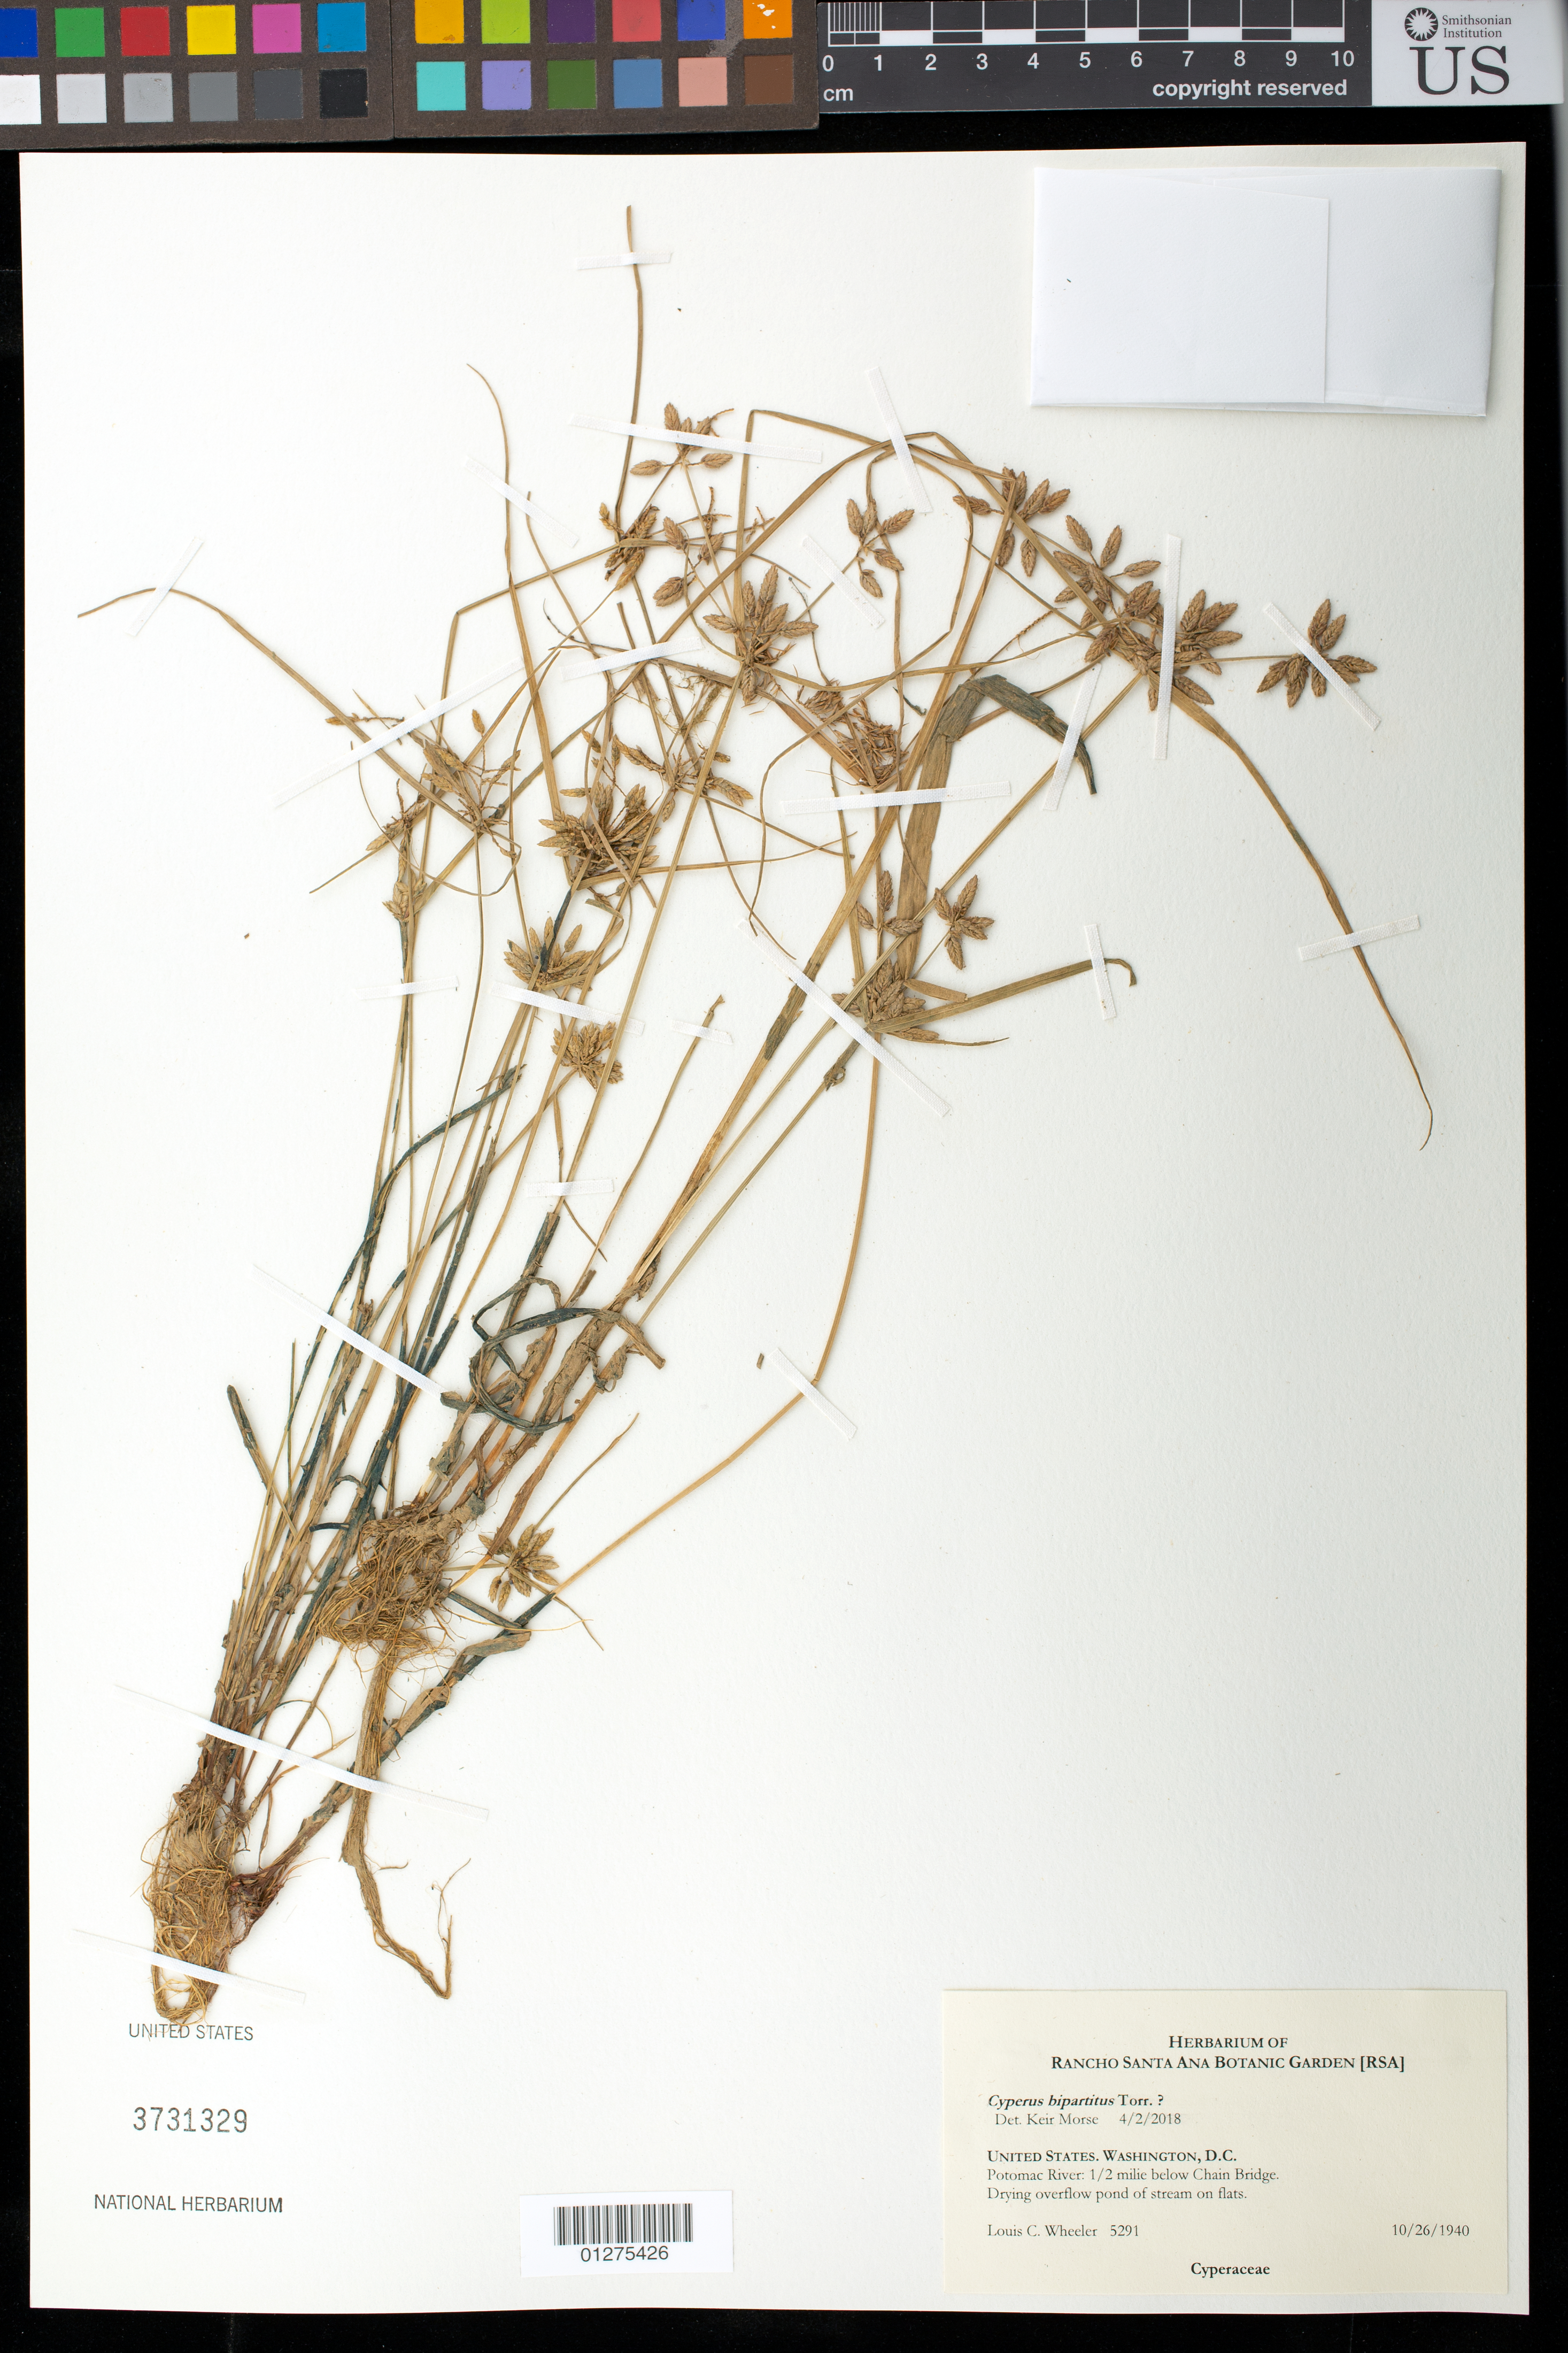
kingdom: Plantae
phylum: Tracheophyta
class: Liliopsida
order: Poales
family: Cyperaceae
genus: Cyperus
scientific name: Cyperus bipartitus Torr.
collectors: L. C. Wheeler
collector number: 5291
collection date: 1940-10-26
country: United States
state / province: District of Columbia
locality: Potomac River. 1/2 mile below Chain Bridge. Drying overflow pond of stream on flats.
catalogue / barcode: US 3731329